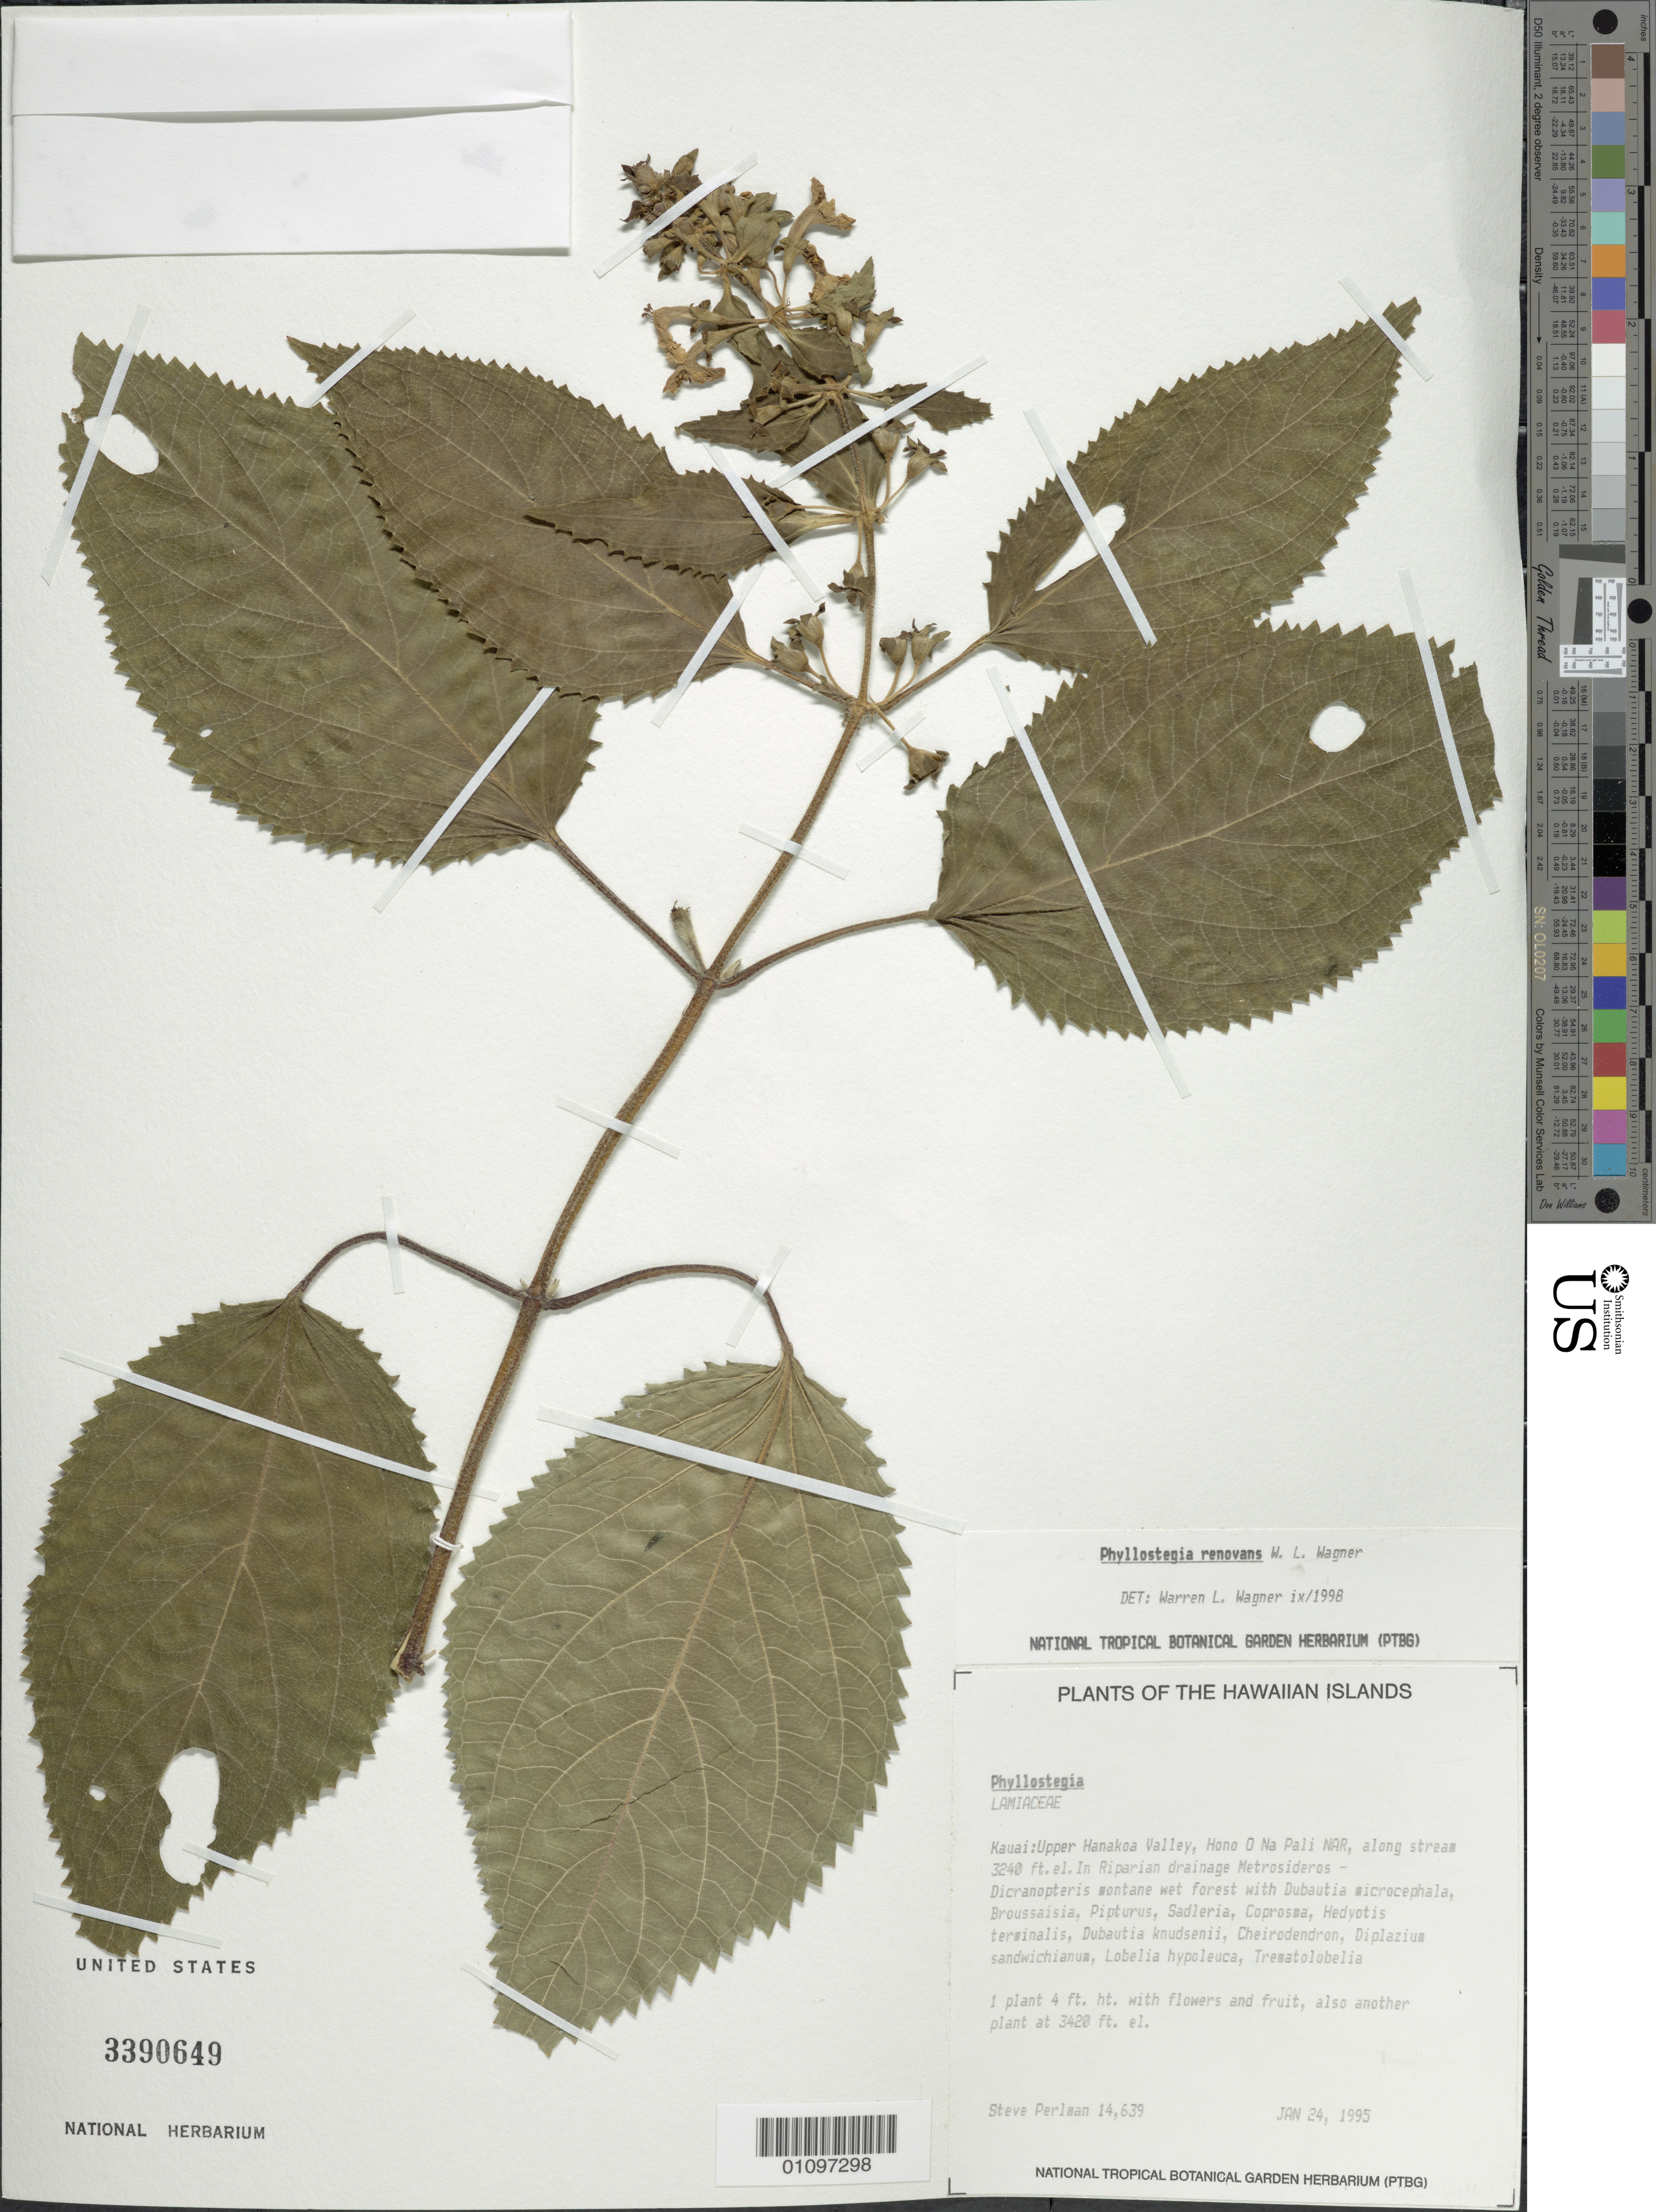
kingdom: Plantae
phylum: Tracheophyta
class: Magnoliopsida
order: Lamiales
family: Lamiaceae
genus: Phyllostegia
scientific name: Phyllostegia renovans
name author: W.L. Wagner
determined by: Wagner, W. L., (BOT), Smithsonian Institution - National Museum of Natural History (UNITED STATES)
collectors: S. P. Perlman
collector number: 14639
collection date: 1995-01-24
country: United States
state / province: Hawaii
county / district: Kaui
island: Kaua'i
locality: Upper Hanakoa Valley, Hono O Na Pali NAR, along stream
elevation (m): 988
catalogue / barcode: US 3390649